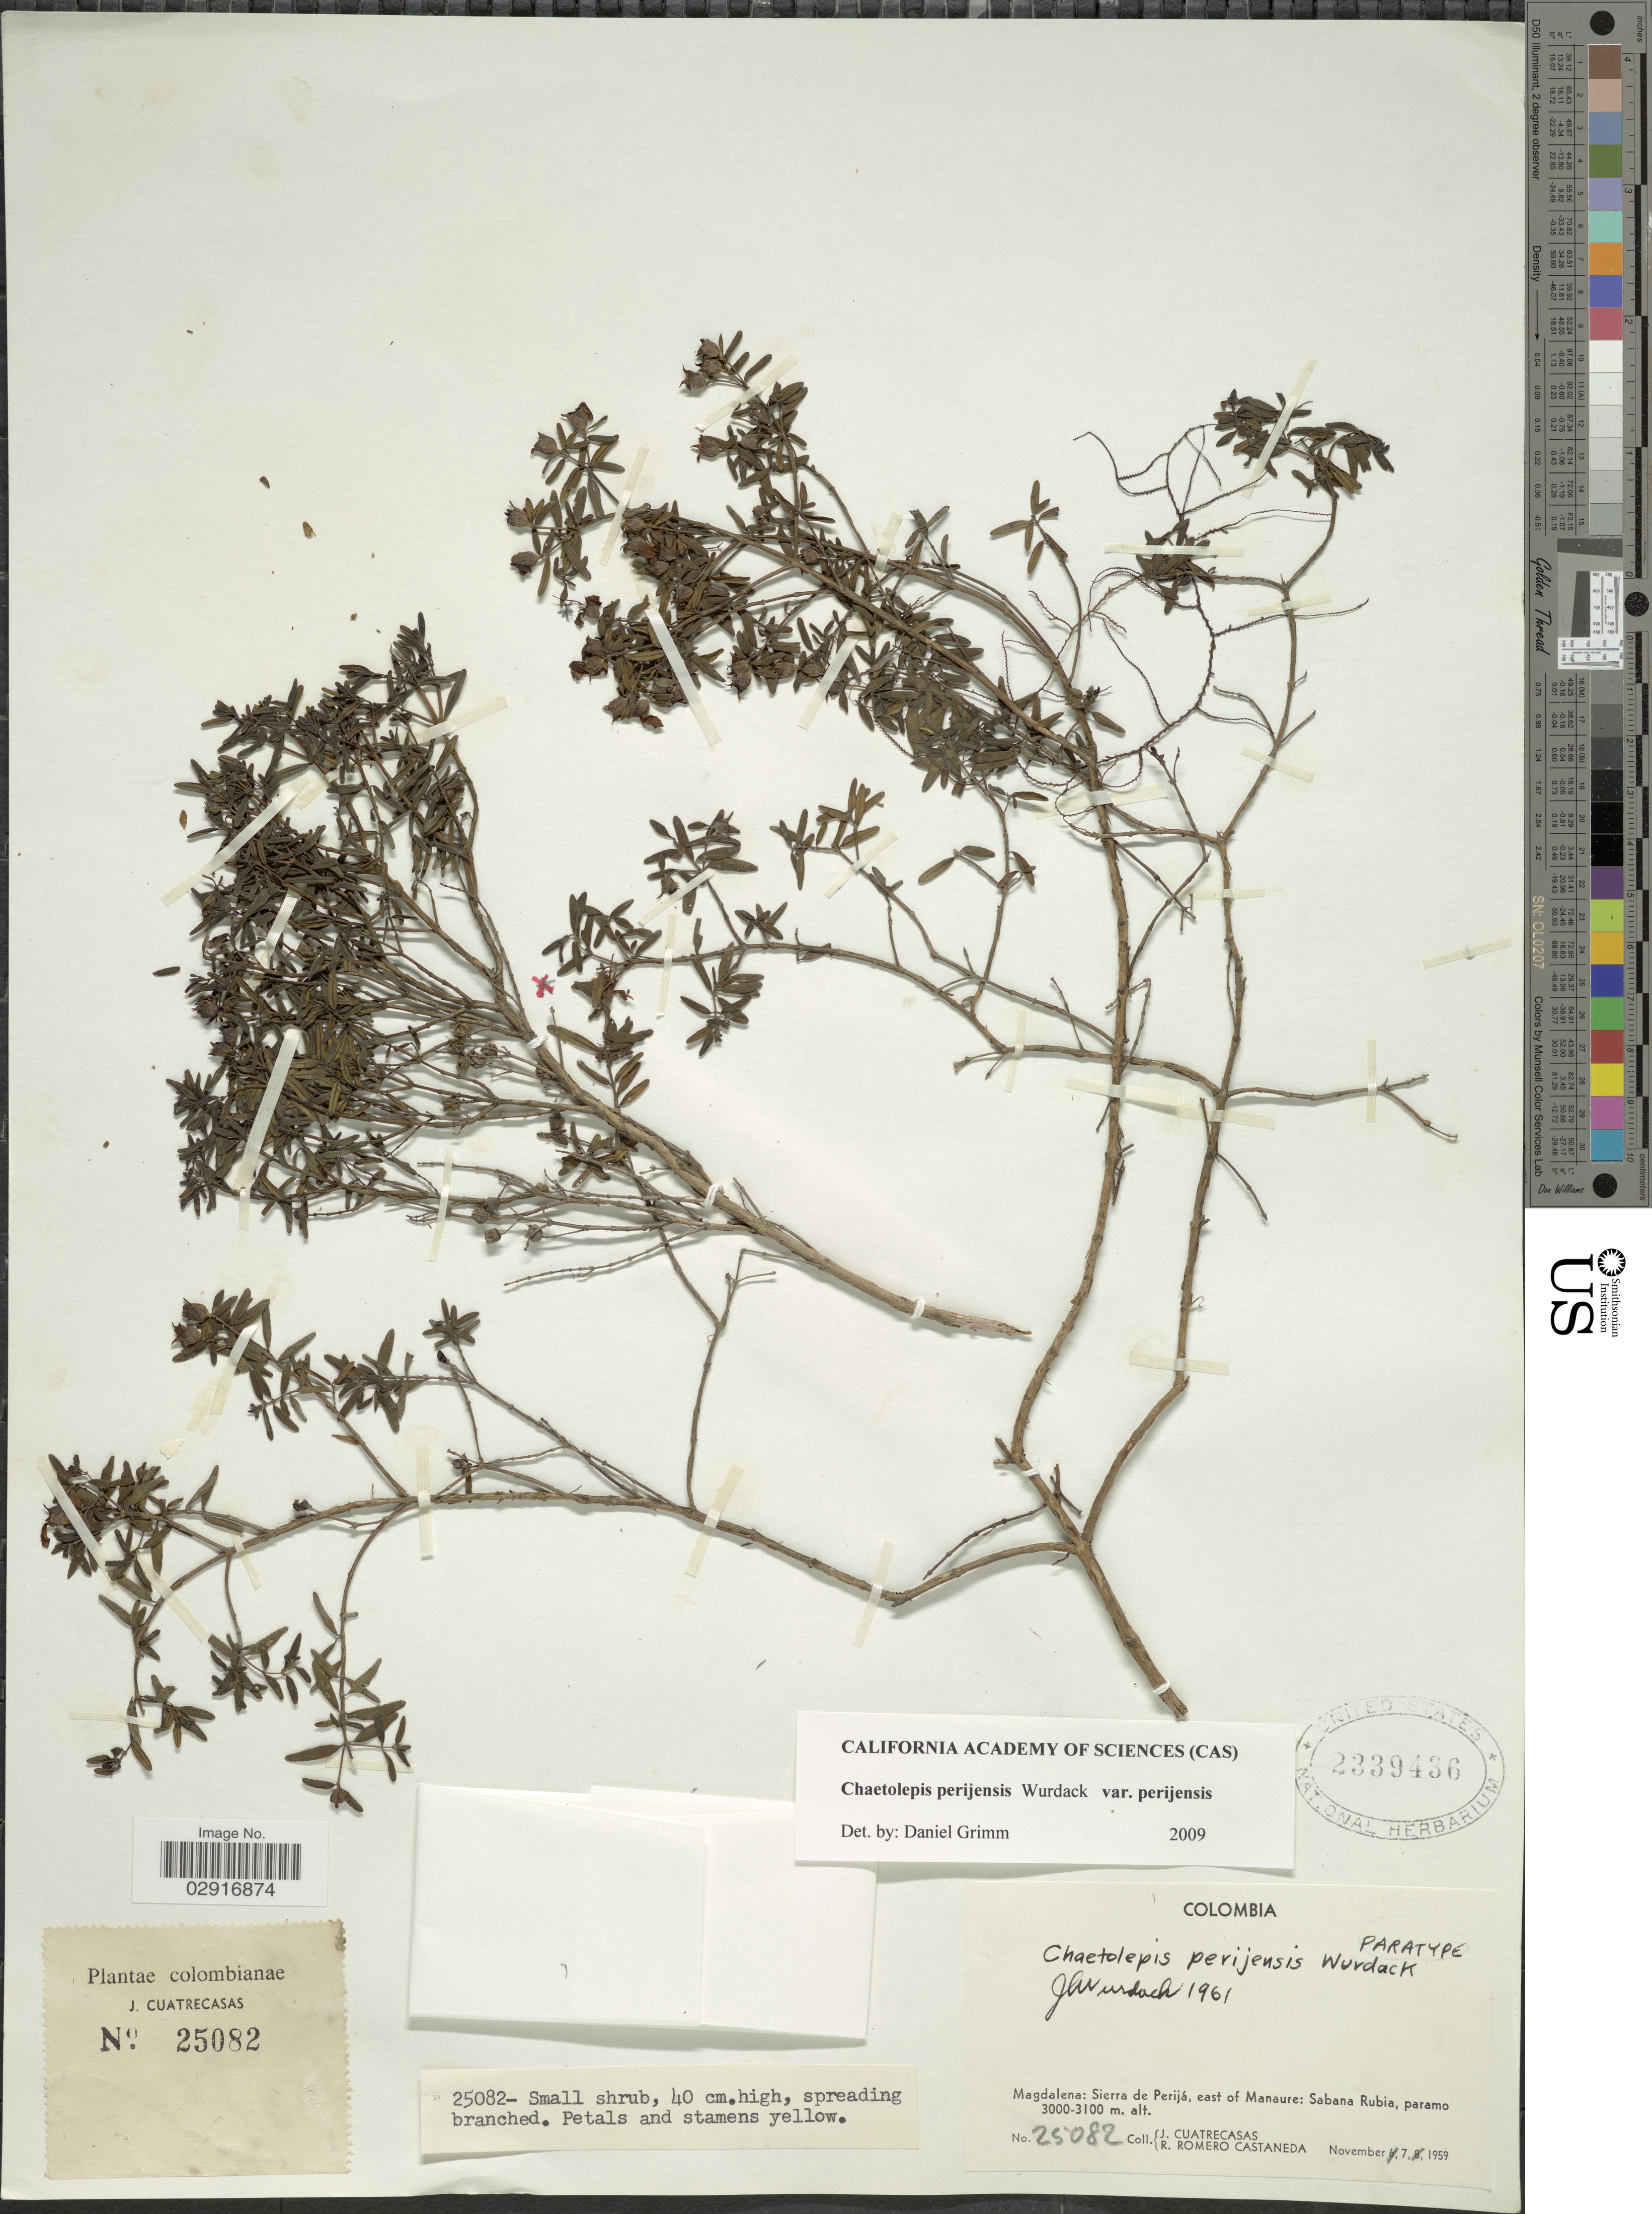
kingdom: Plantae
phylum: Tracheophyta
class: Magnoliopsida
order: Myrtales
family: Melastomataceae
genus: Chaetolepis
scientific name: Chaetolepis perijensis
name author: Wurdack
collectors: J. Cuatrecasas & R. Romero Castañeda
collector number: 25082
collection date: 1959-11-07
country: Colombia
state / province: Magdalena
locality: Sierra de Perijá, east of Manaure: Sabana Rubia.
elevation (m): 3000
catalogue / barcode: US 2339436